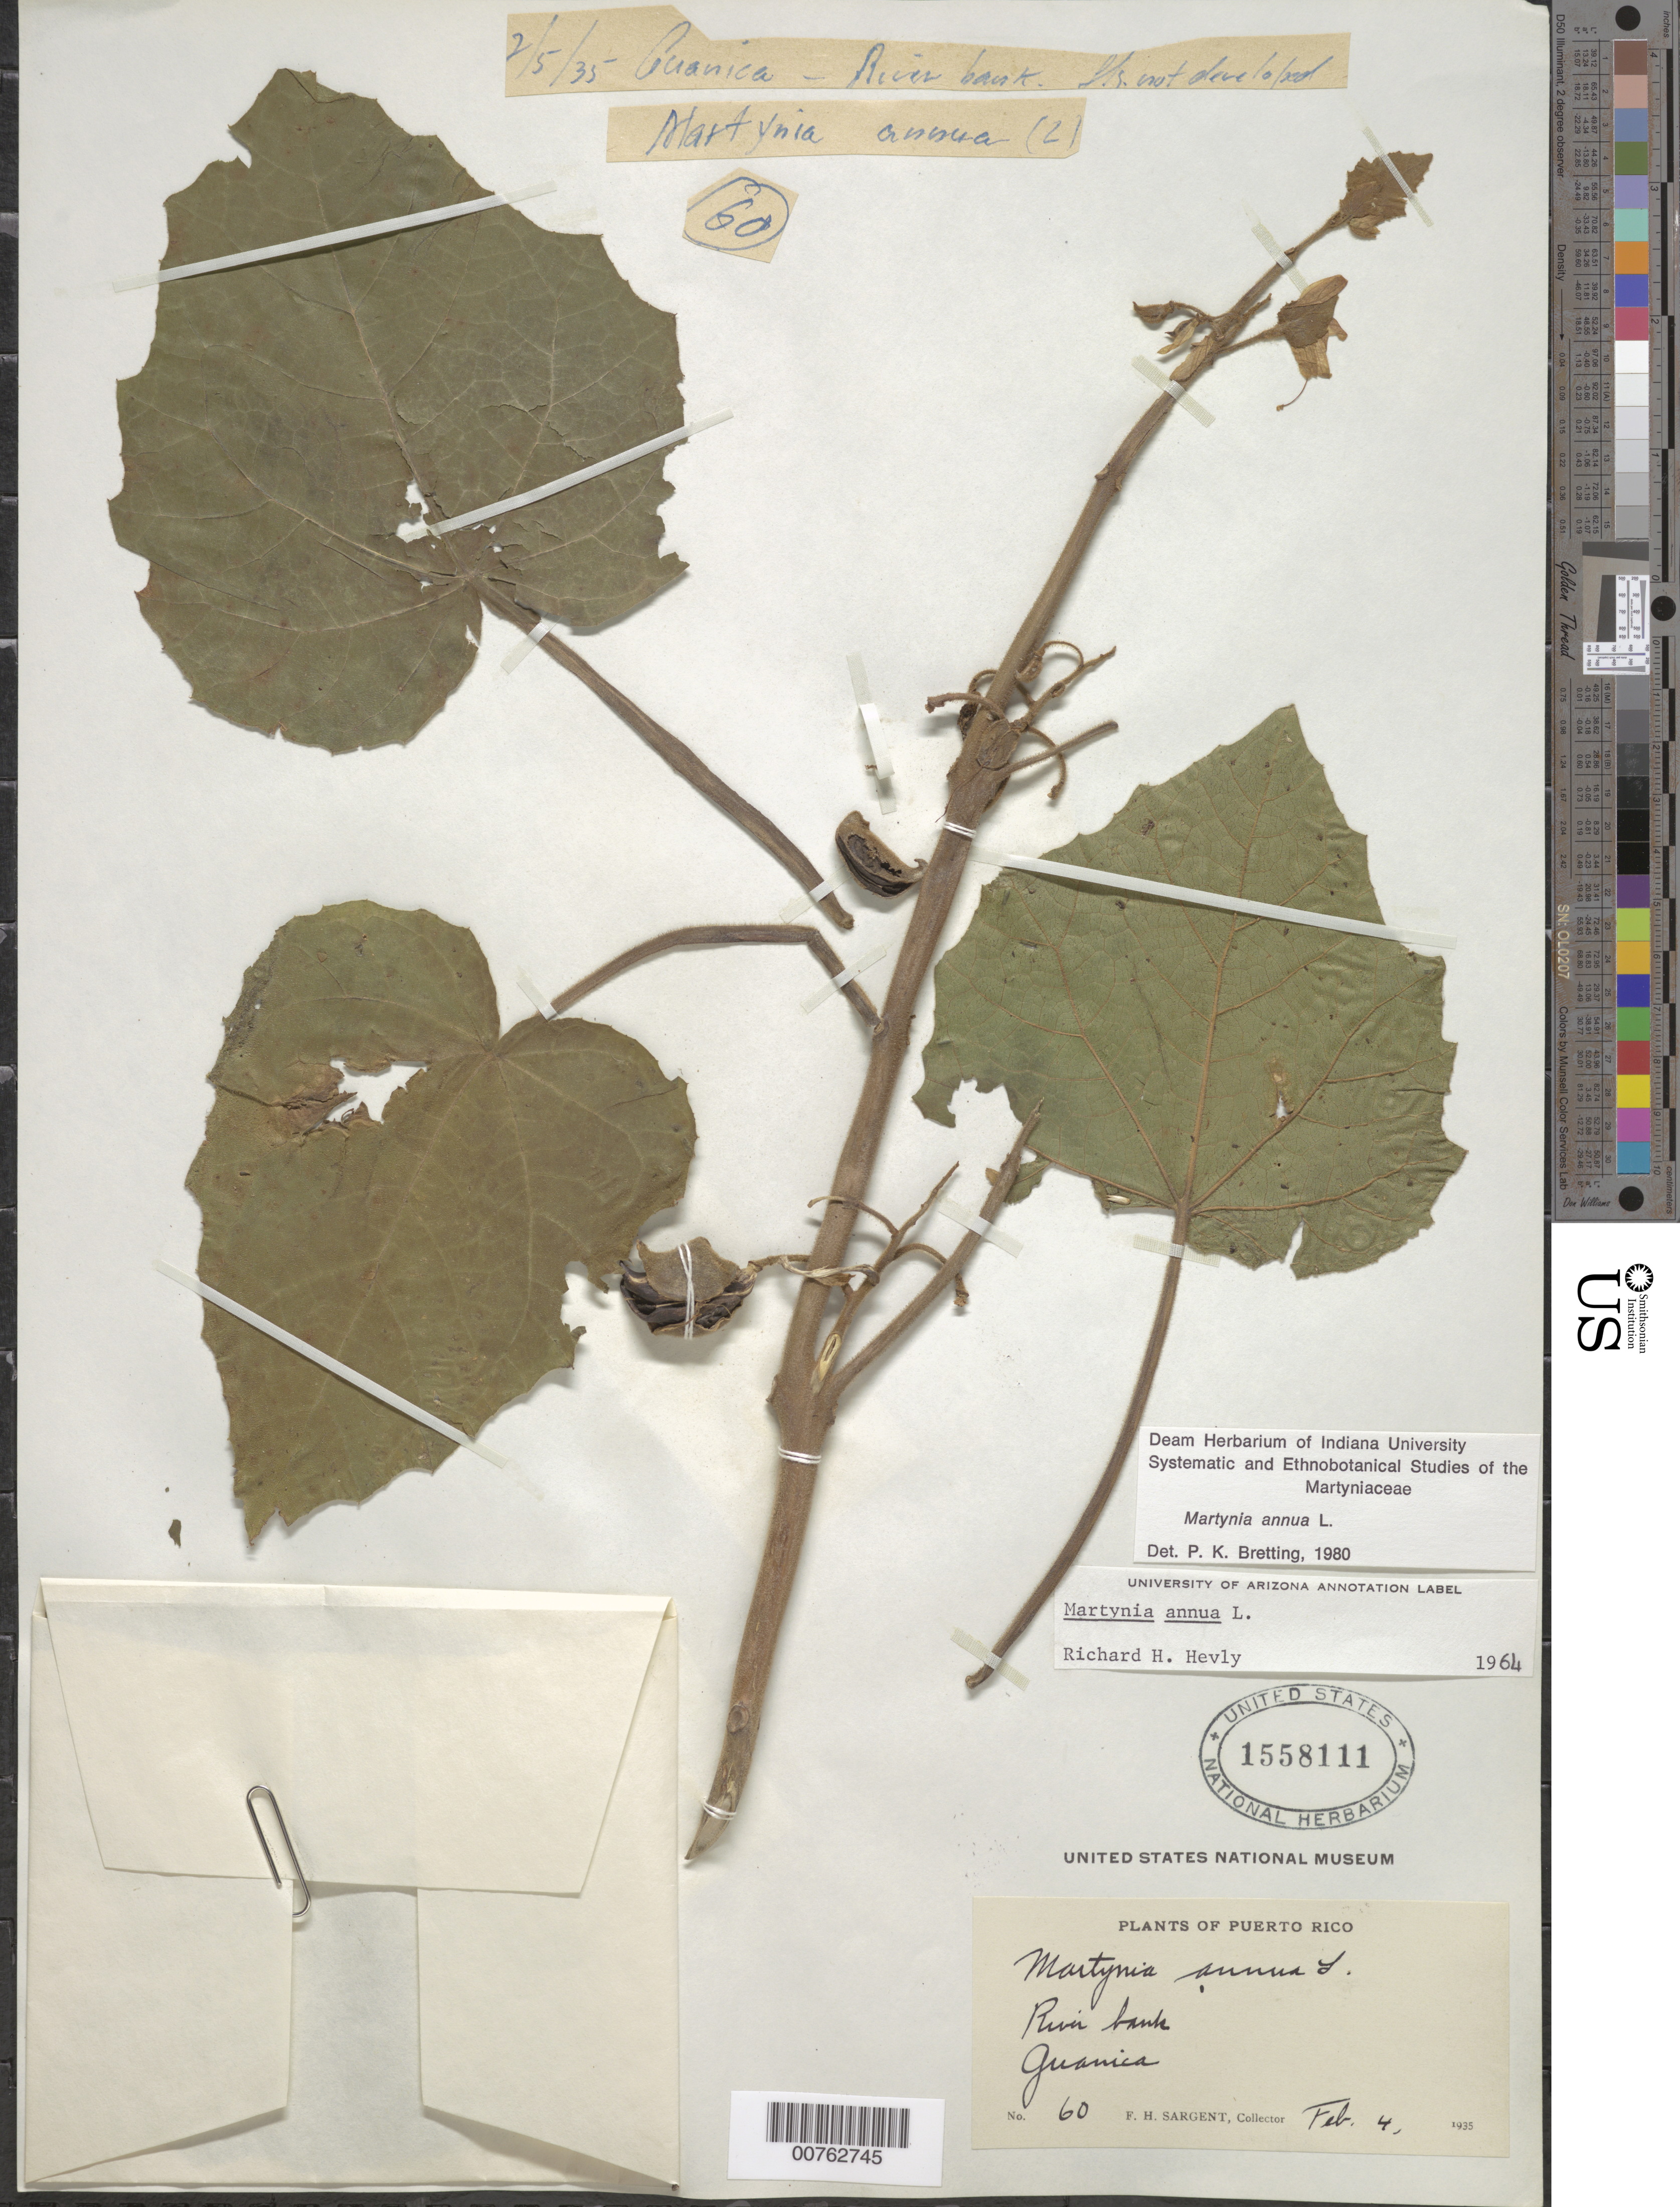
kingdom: Plantae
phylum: Tracheophyta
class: Magnoliopsida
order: Lamiales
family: Martyniaceae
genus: Martynia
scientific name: Martynia annua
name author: L.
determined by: Bretting, Peter K.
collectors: F. H. Sargent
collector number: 60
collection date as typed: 04 Feb 1935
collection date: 1935-02-04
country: Puerto Rico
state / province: Guánica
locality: Guanica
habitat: River bank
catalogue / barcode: US 1558111